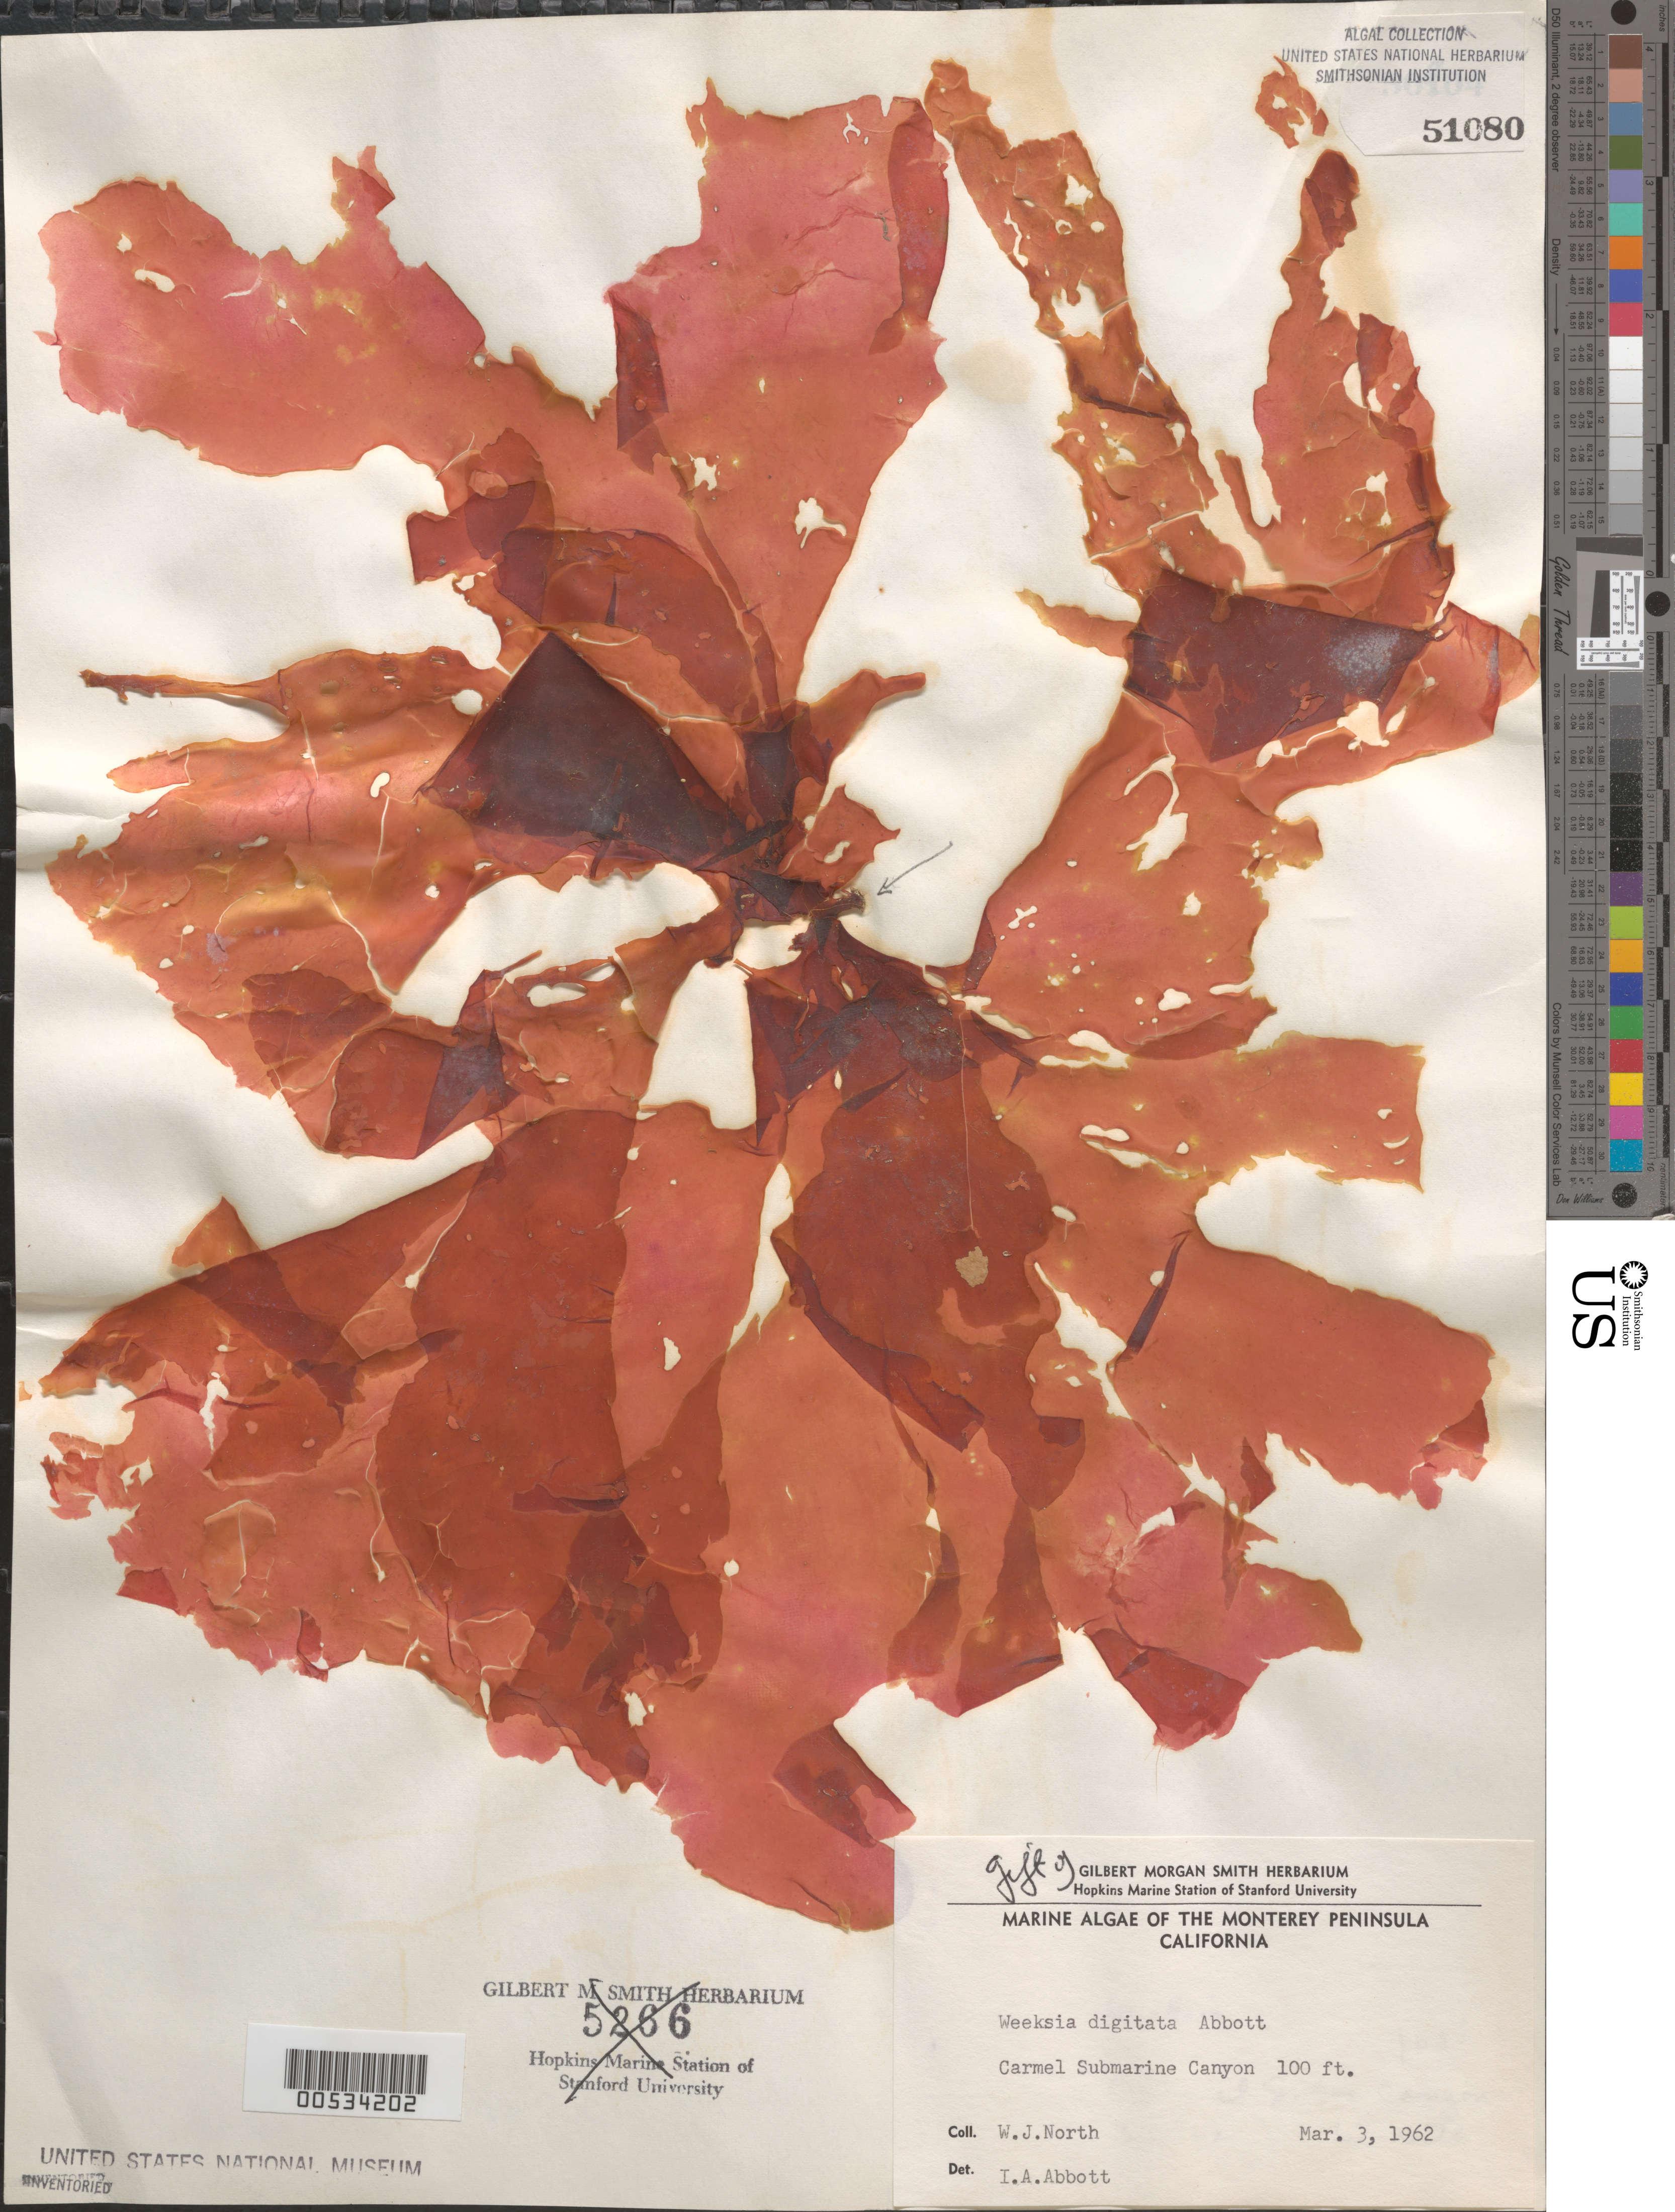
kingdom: Plantae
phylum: Rhodophyta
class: Florideophyceae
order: Gigartinales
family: Dumontiaceae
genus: Weeksia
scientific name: Weeksia digitata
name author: I.A. Abbott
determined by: Abbott, Isabella A.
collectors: W. North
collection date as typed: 03 Mar 1962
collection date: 1962-03-03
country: United States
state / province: California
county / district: Monterey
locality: Carmel Submarine Canyon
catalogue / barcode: US 51080